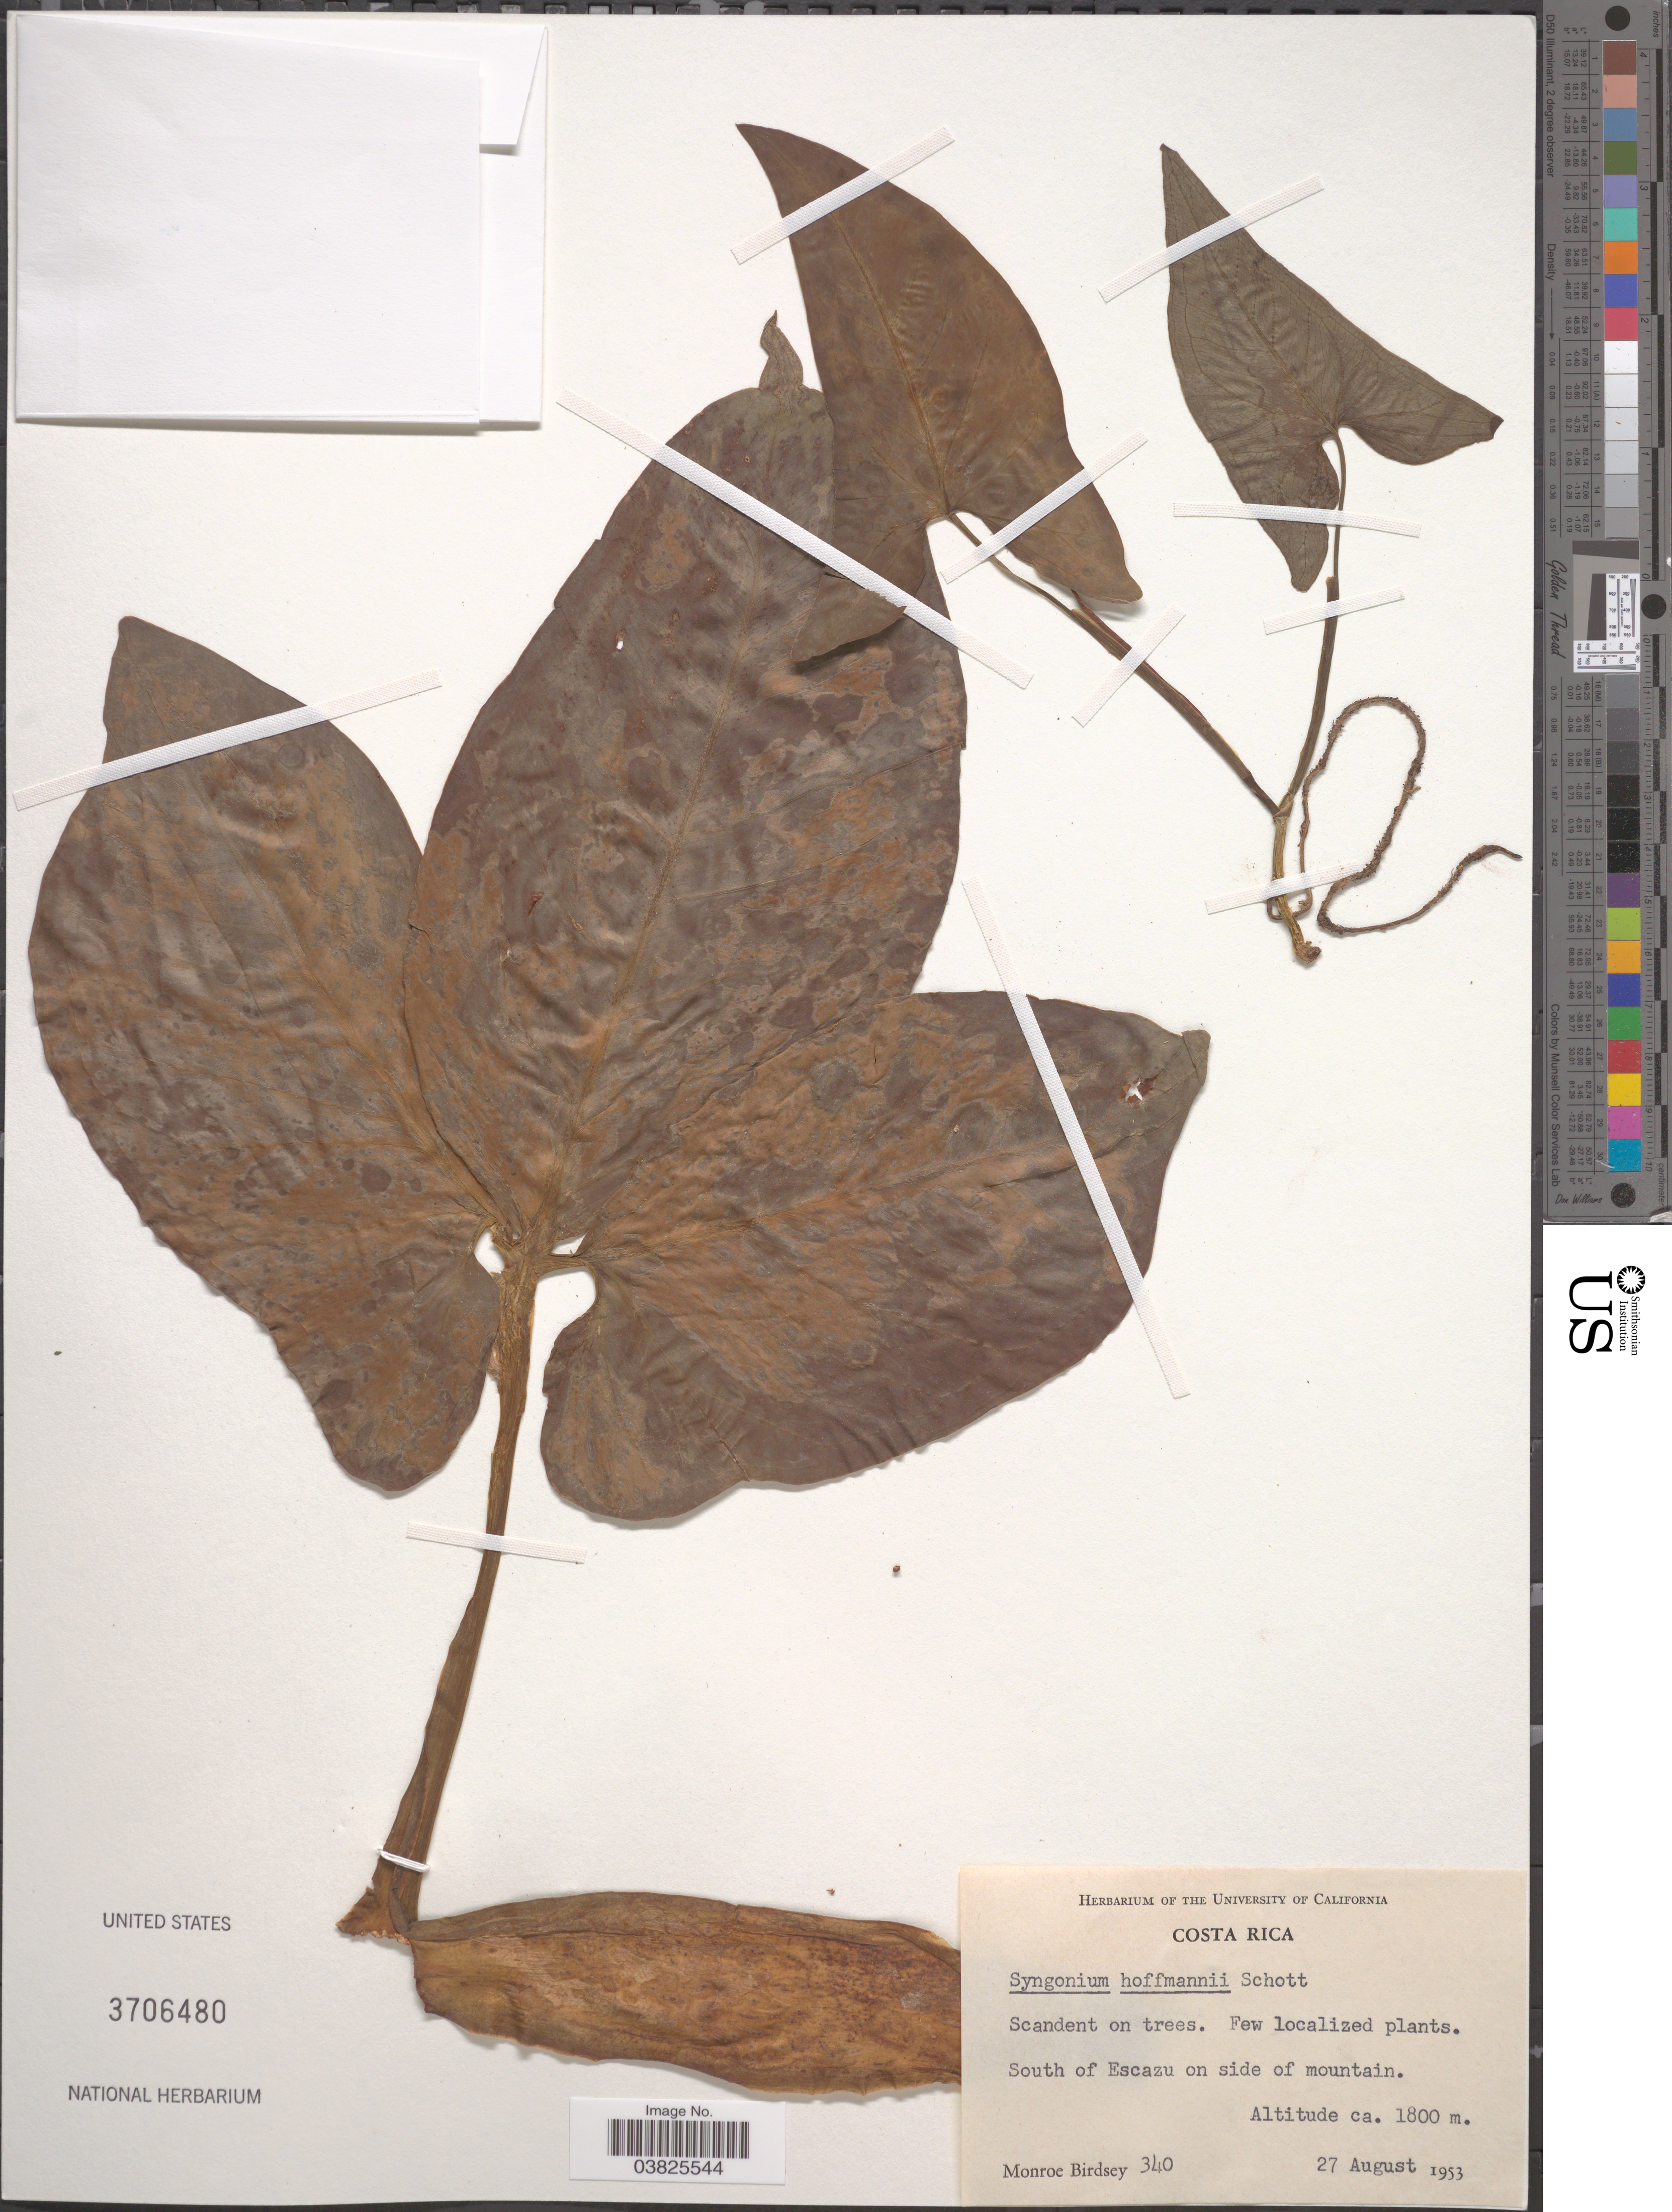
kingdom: Plantae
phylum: Tracheophyta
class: Liliopsida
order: Alismatales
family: Araceae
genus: Syngonium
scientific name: Syngonium hoffmannii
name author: Schott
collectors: M. Birdsey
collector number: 340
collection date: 1953-08-27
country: Costa Rica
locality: South of Escazu on side of mountain.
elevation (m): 1800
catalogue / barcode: US 3706480